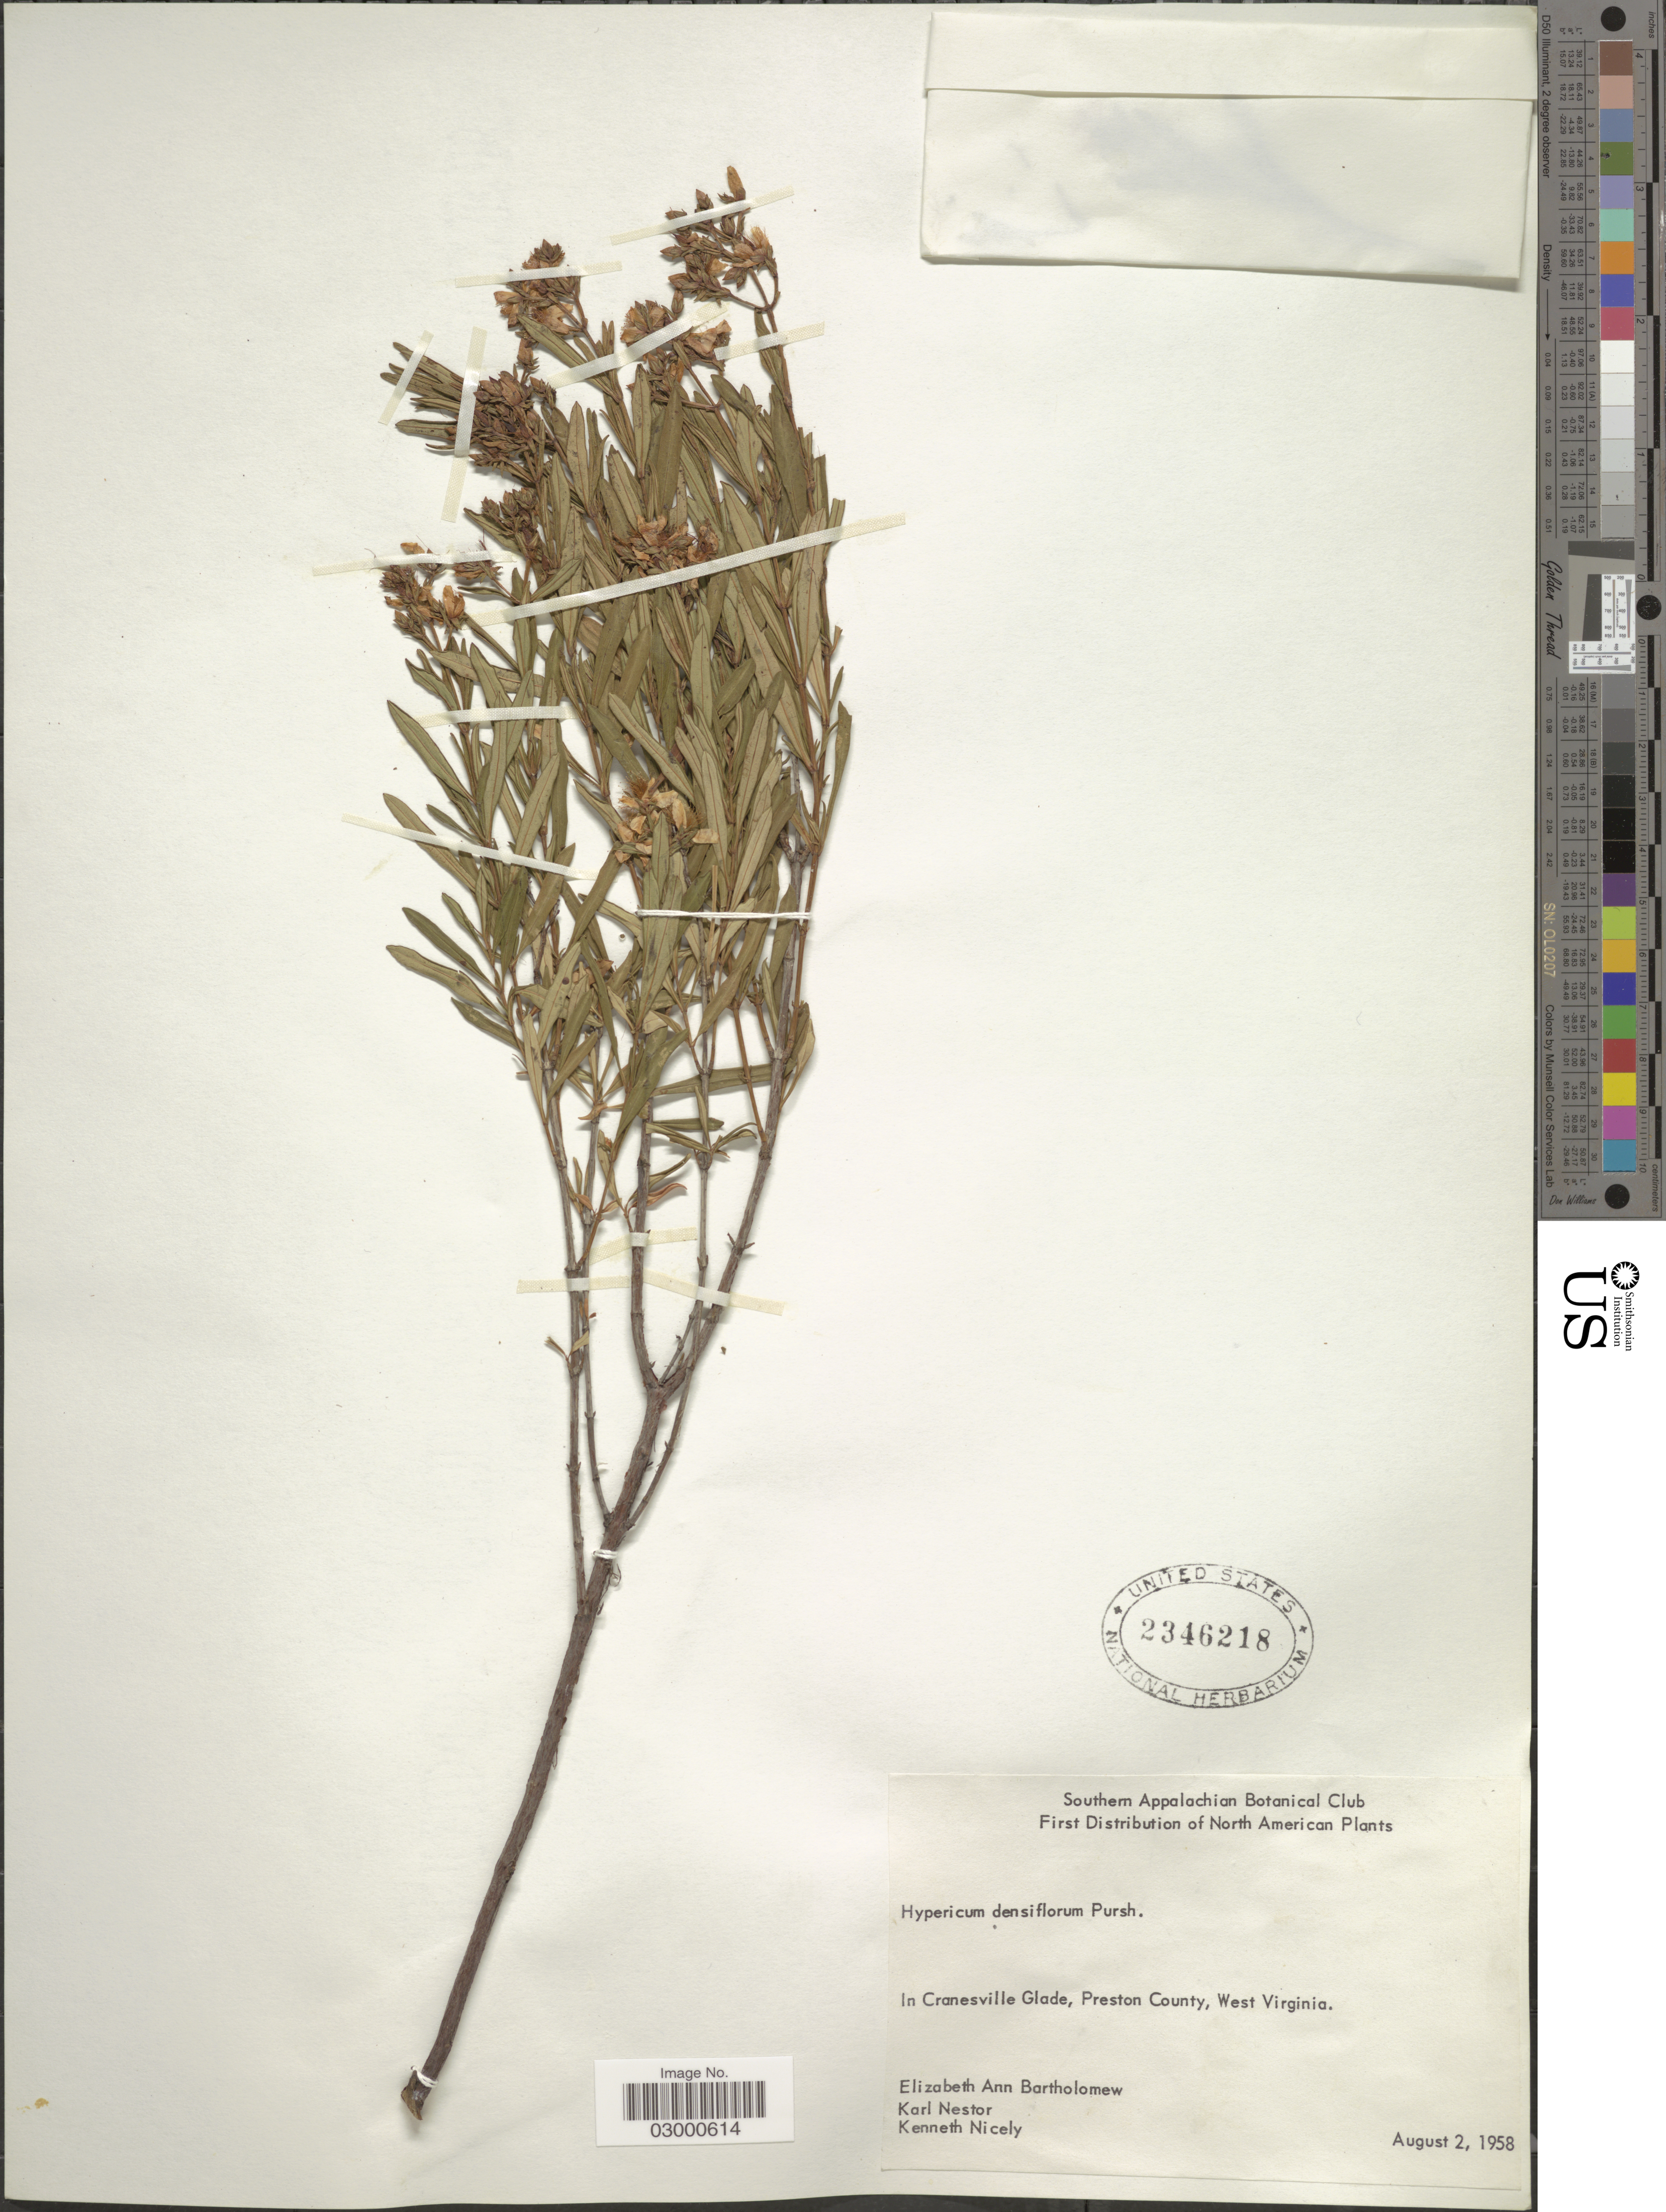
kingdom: Plantae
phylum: Tracheophyta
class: Magnoliopsida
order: Malpighiales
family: Hypericaceae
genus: Hypericum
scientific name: Hypericum densiflorum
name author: Pursh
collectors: E. Bartholomew, K. Nestor & K. Nicely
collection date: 1958-08-02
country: United States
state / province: West Virginia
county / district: Preston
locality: In Cranesville Glade, Preston County.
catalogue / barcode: US 2346218